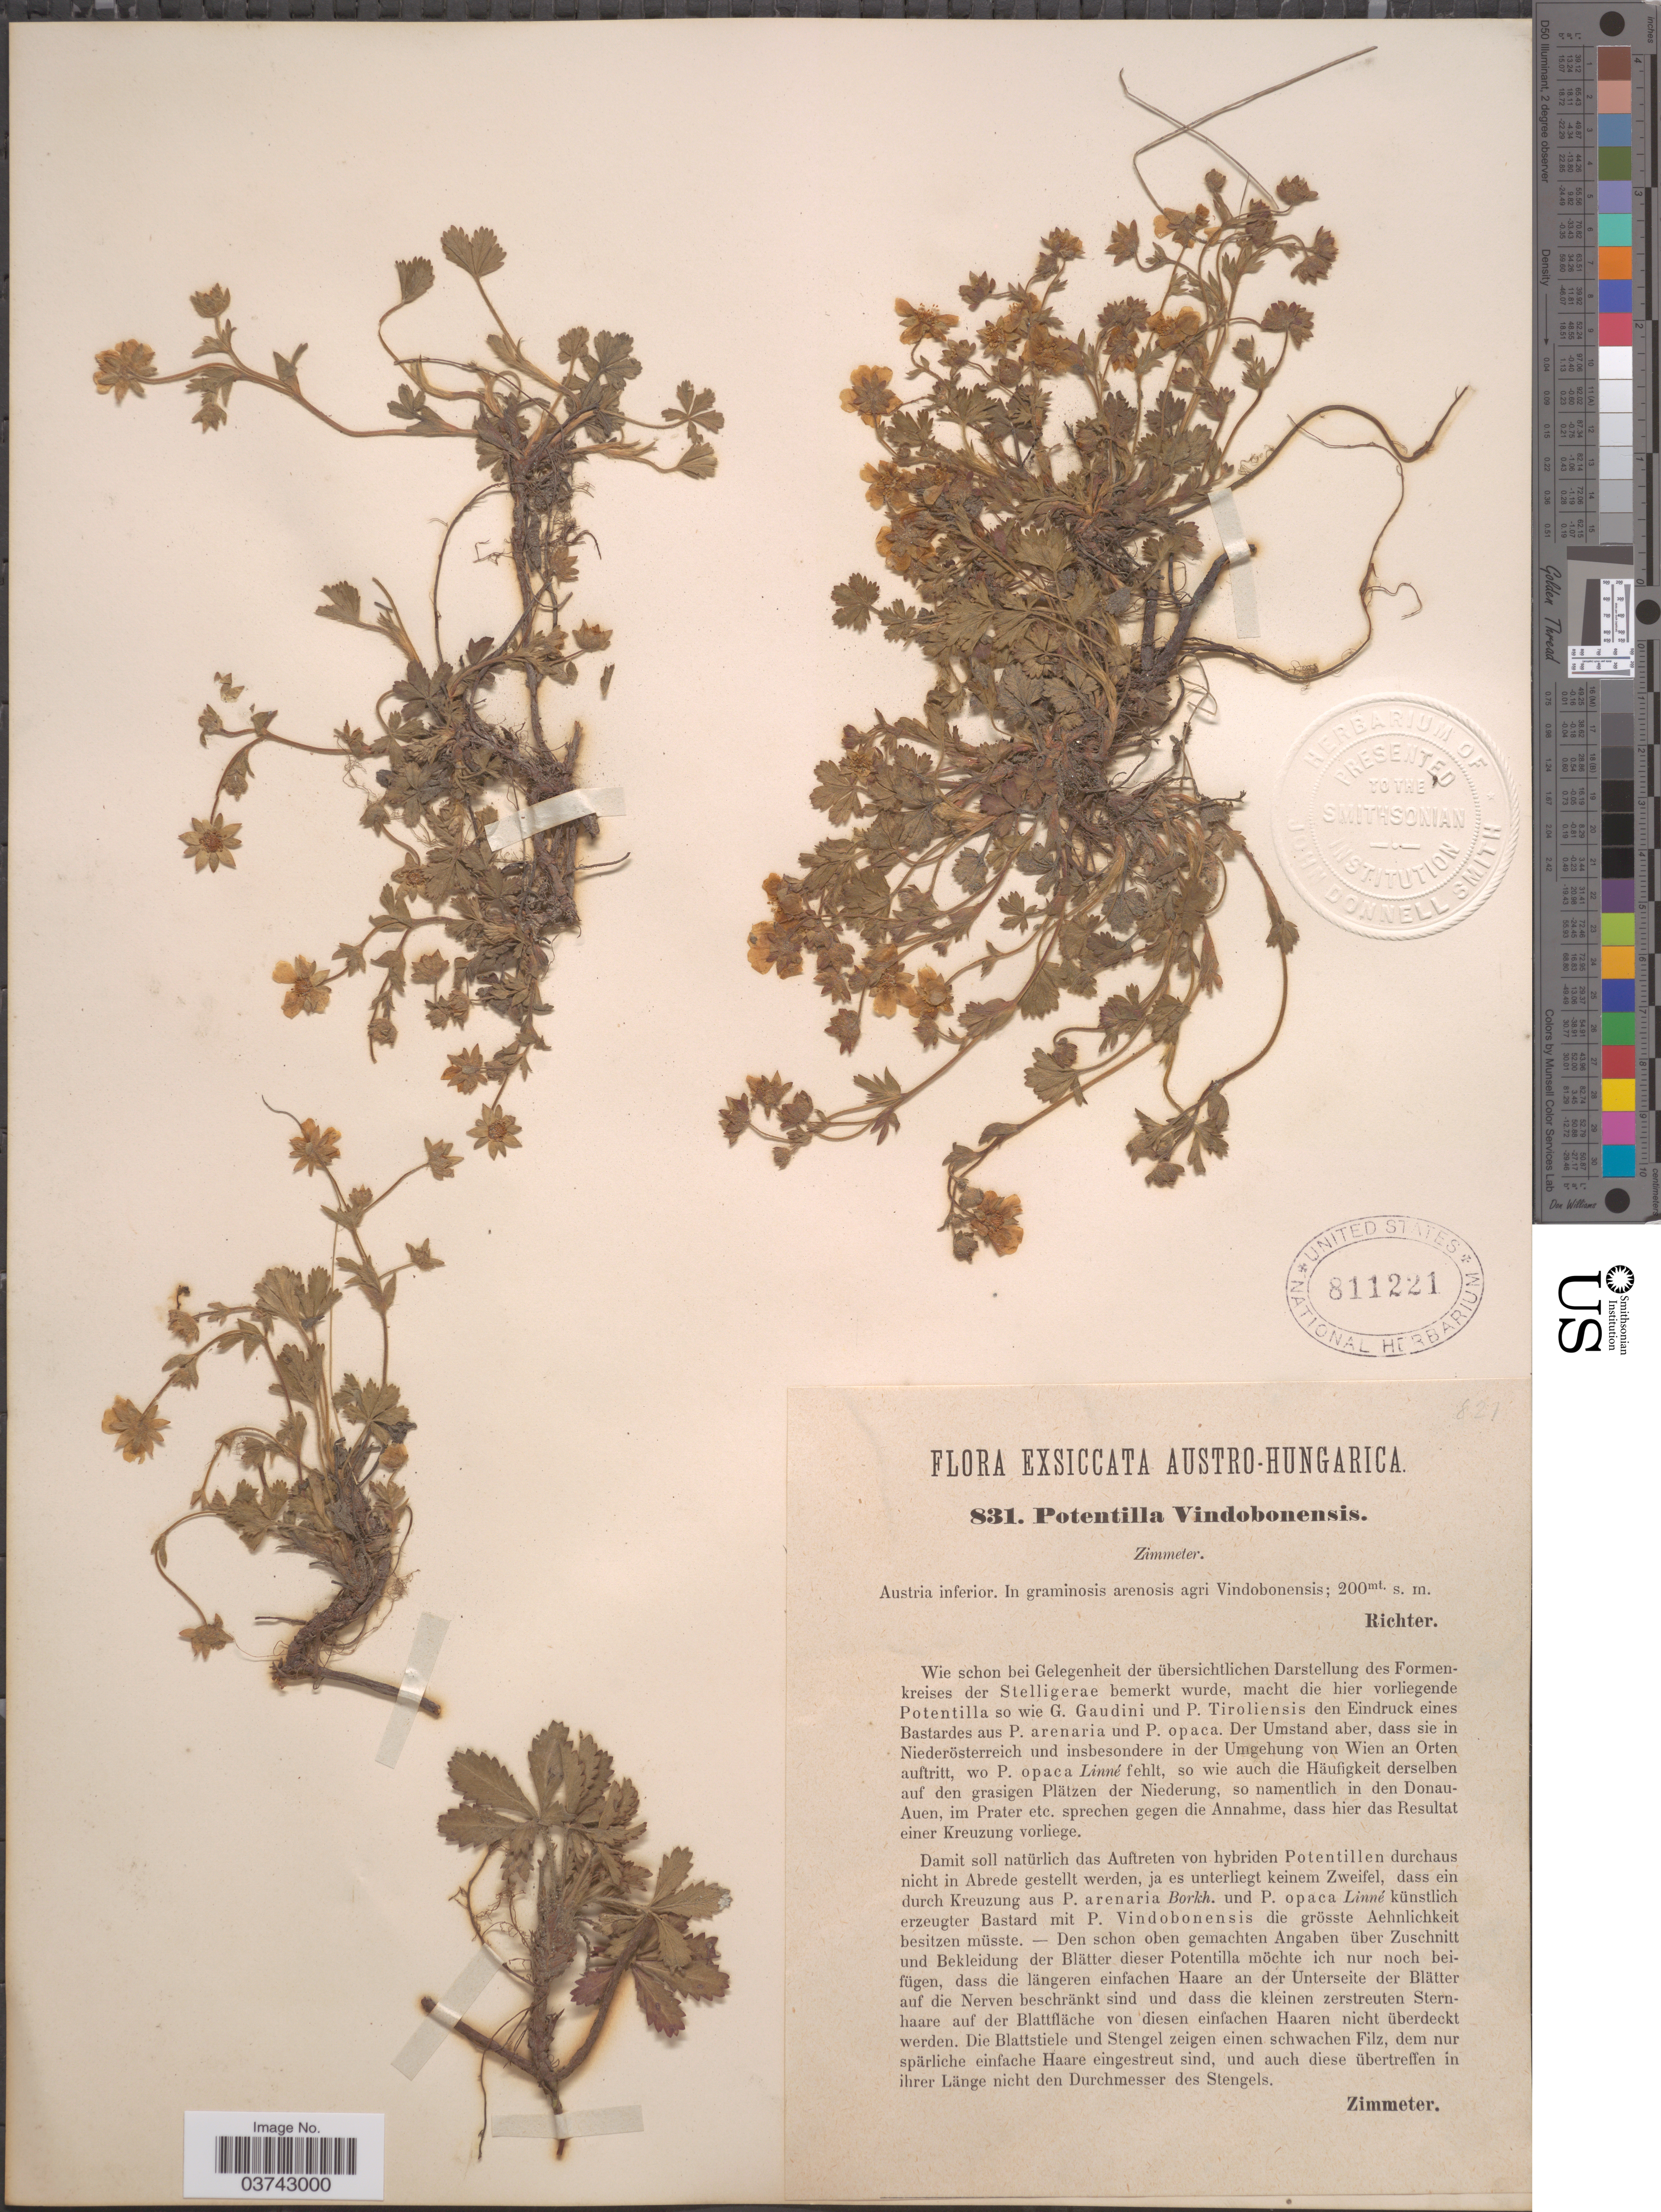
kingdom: Plantae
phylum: Tracheophyta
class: Magnoliopsida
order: Rosales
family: Rosaceae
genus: Potentilla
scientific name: Potentilla vindobonensis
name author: Zimmeter ex A. Kern.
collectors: -- Richter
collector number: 831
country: Austria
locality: Austro-Hungarica. Austria inferior. In graminosis arenosis agri Vindobonensis.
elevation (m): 200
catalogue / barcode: US 811221